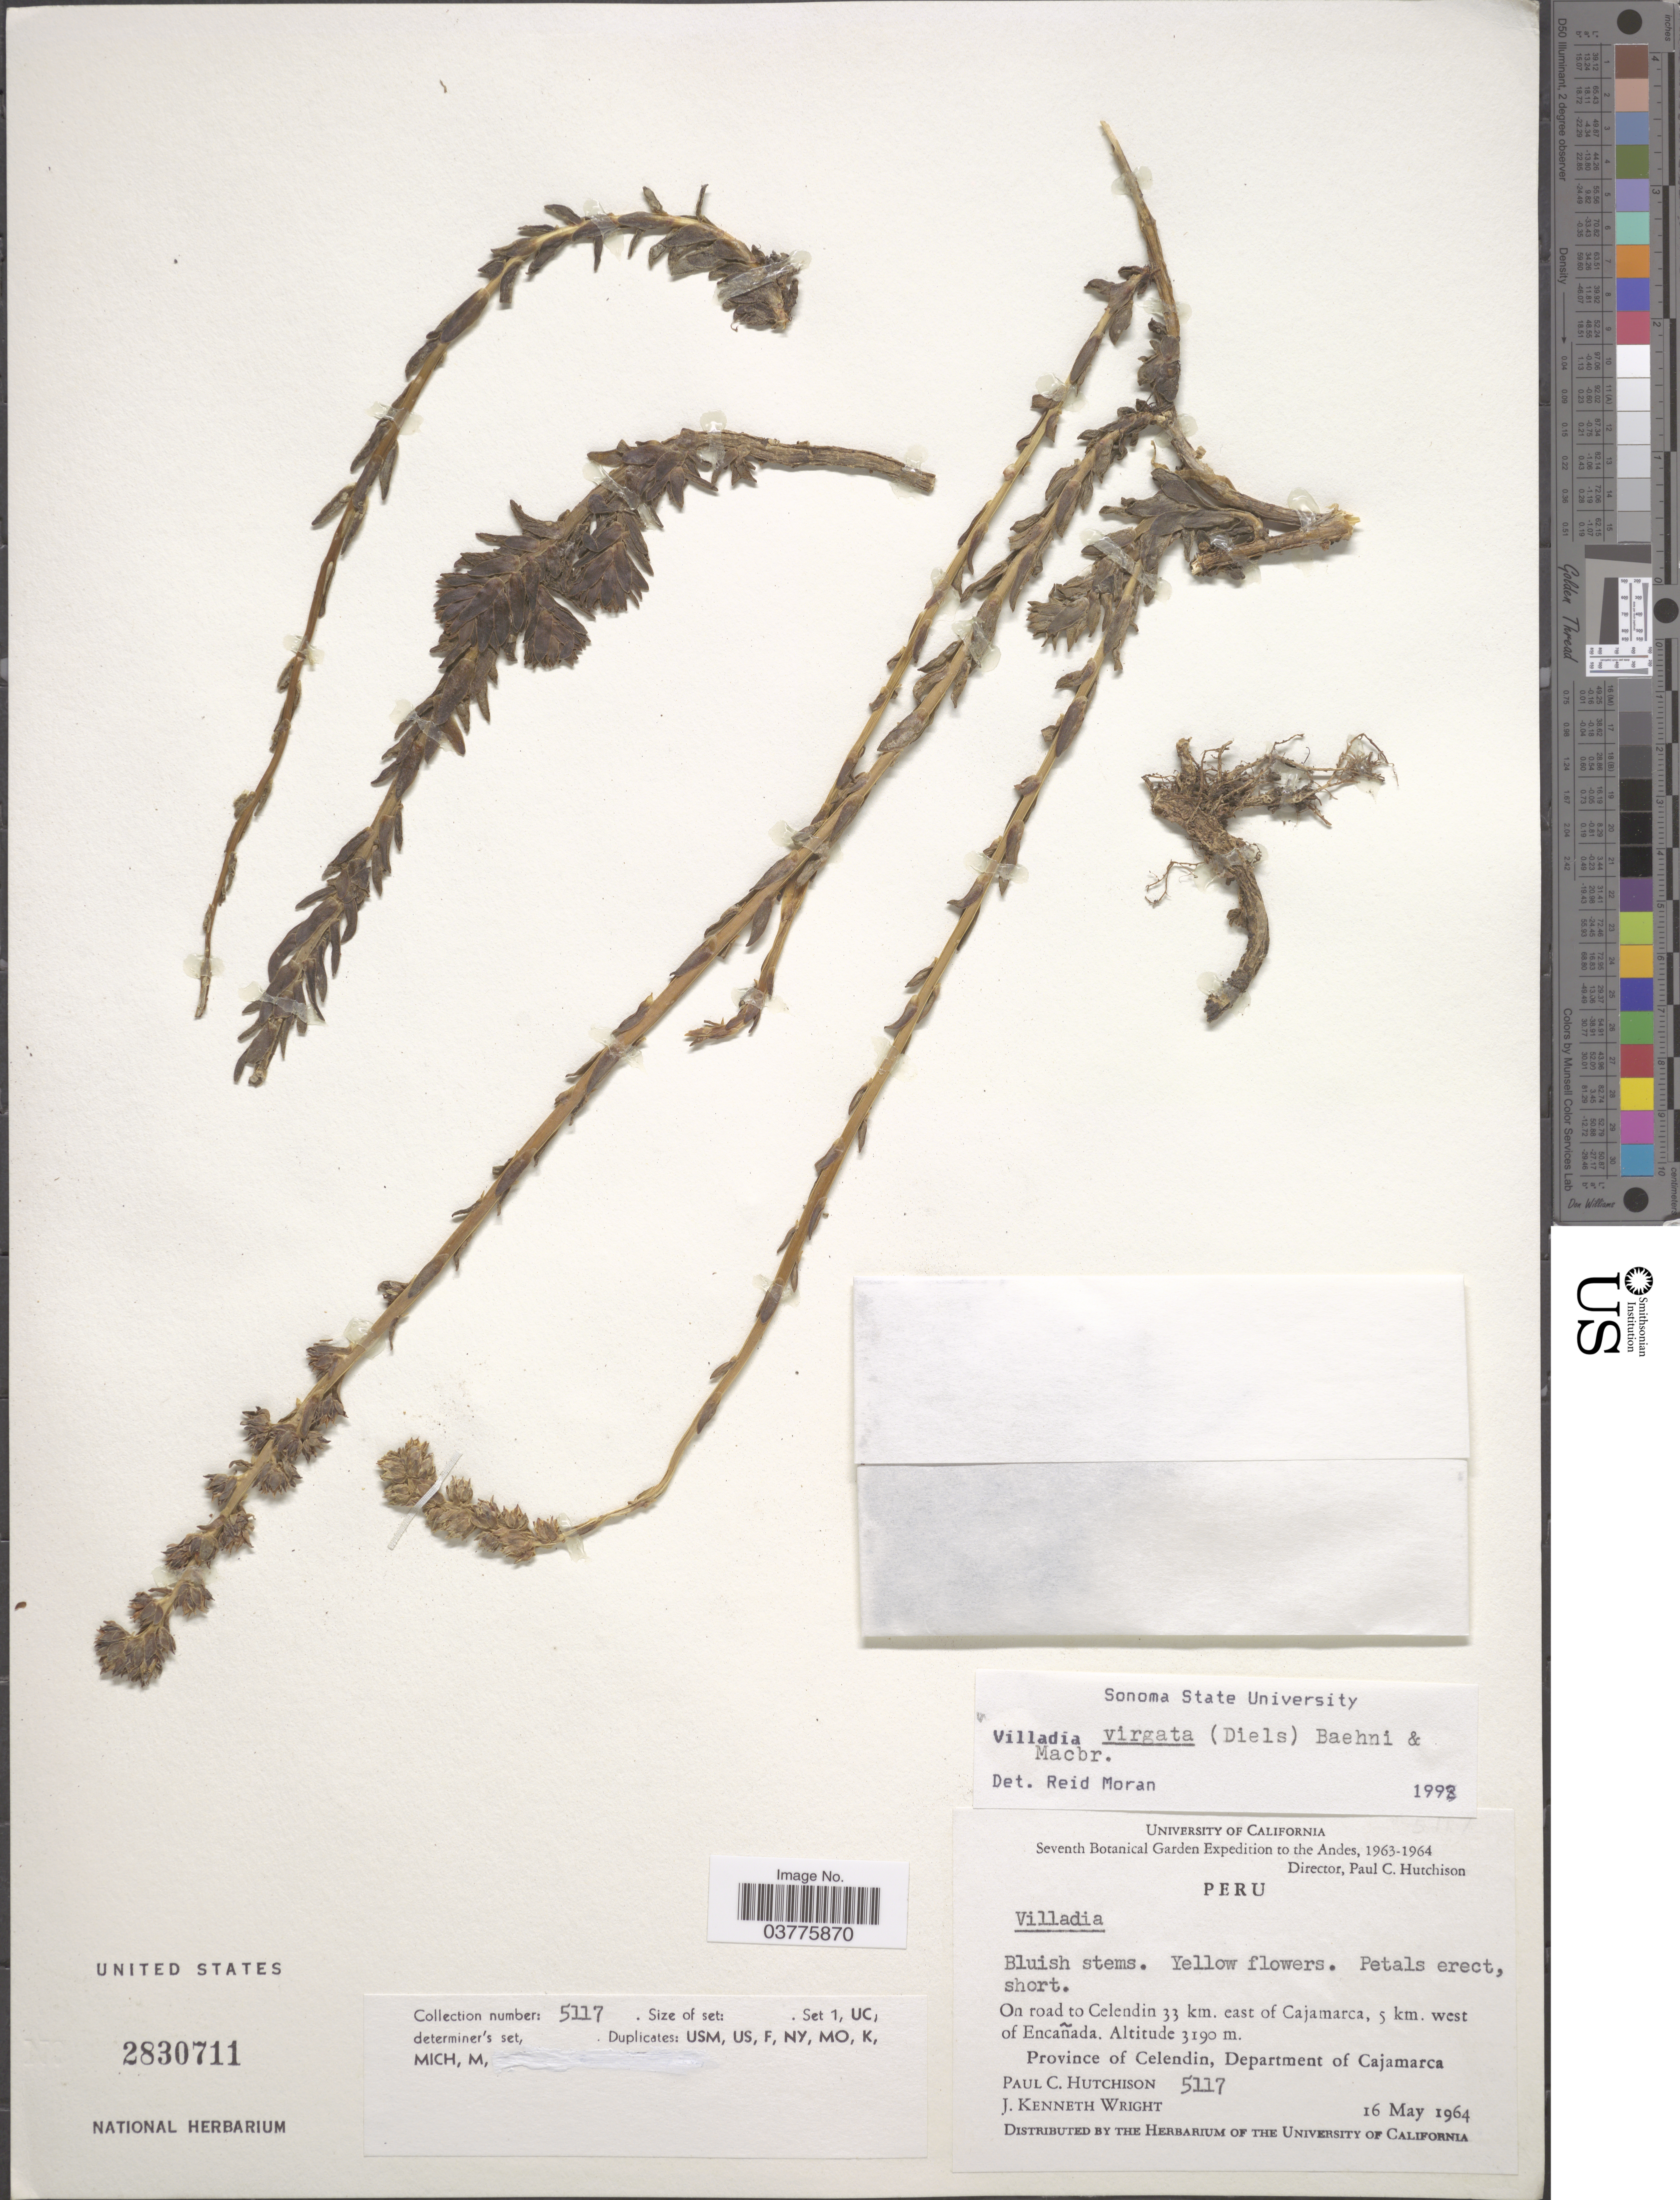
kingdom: Plantae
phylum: Tracheophyta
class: Magnoliopsida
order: Saxifragales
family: Crassulaceae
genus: Villadia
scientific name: Villadia klopfensteinii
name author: Pino & Cieza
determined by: Pino, Guillermo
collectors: P. C. Hutchison & J. K. Wright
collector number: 5117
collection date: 1964-05-16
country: Peru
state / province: Cajamarca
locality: On road to Celendin 33 km. east of Cajamarca, 5 km. west of Encañada. Province of Celendin, Department of Cajamarca.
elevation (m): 3190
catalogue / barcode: US 2830711